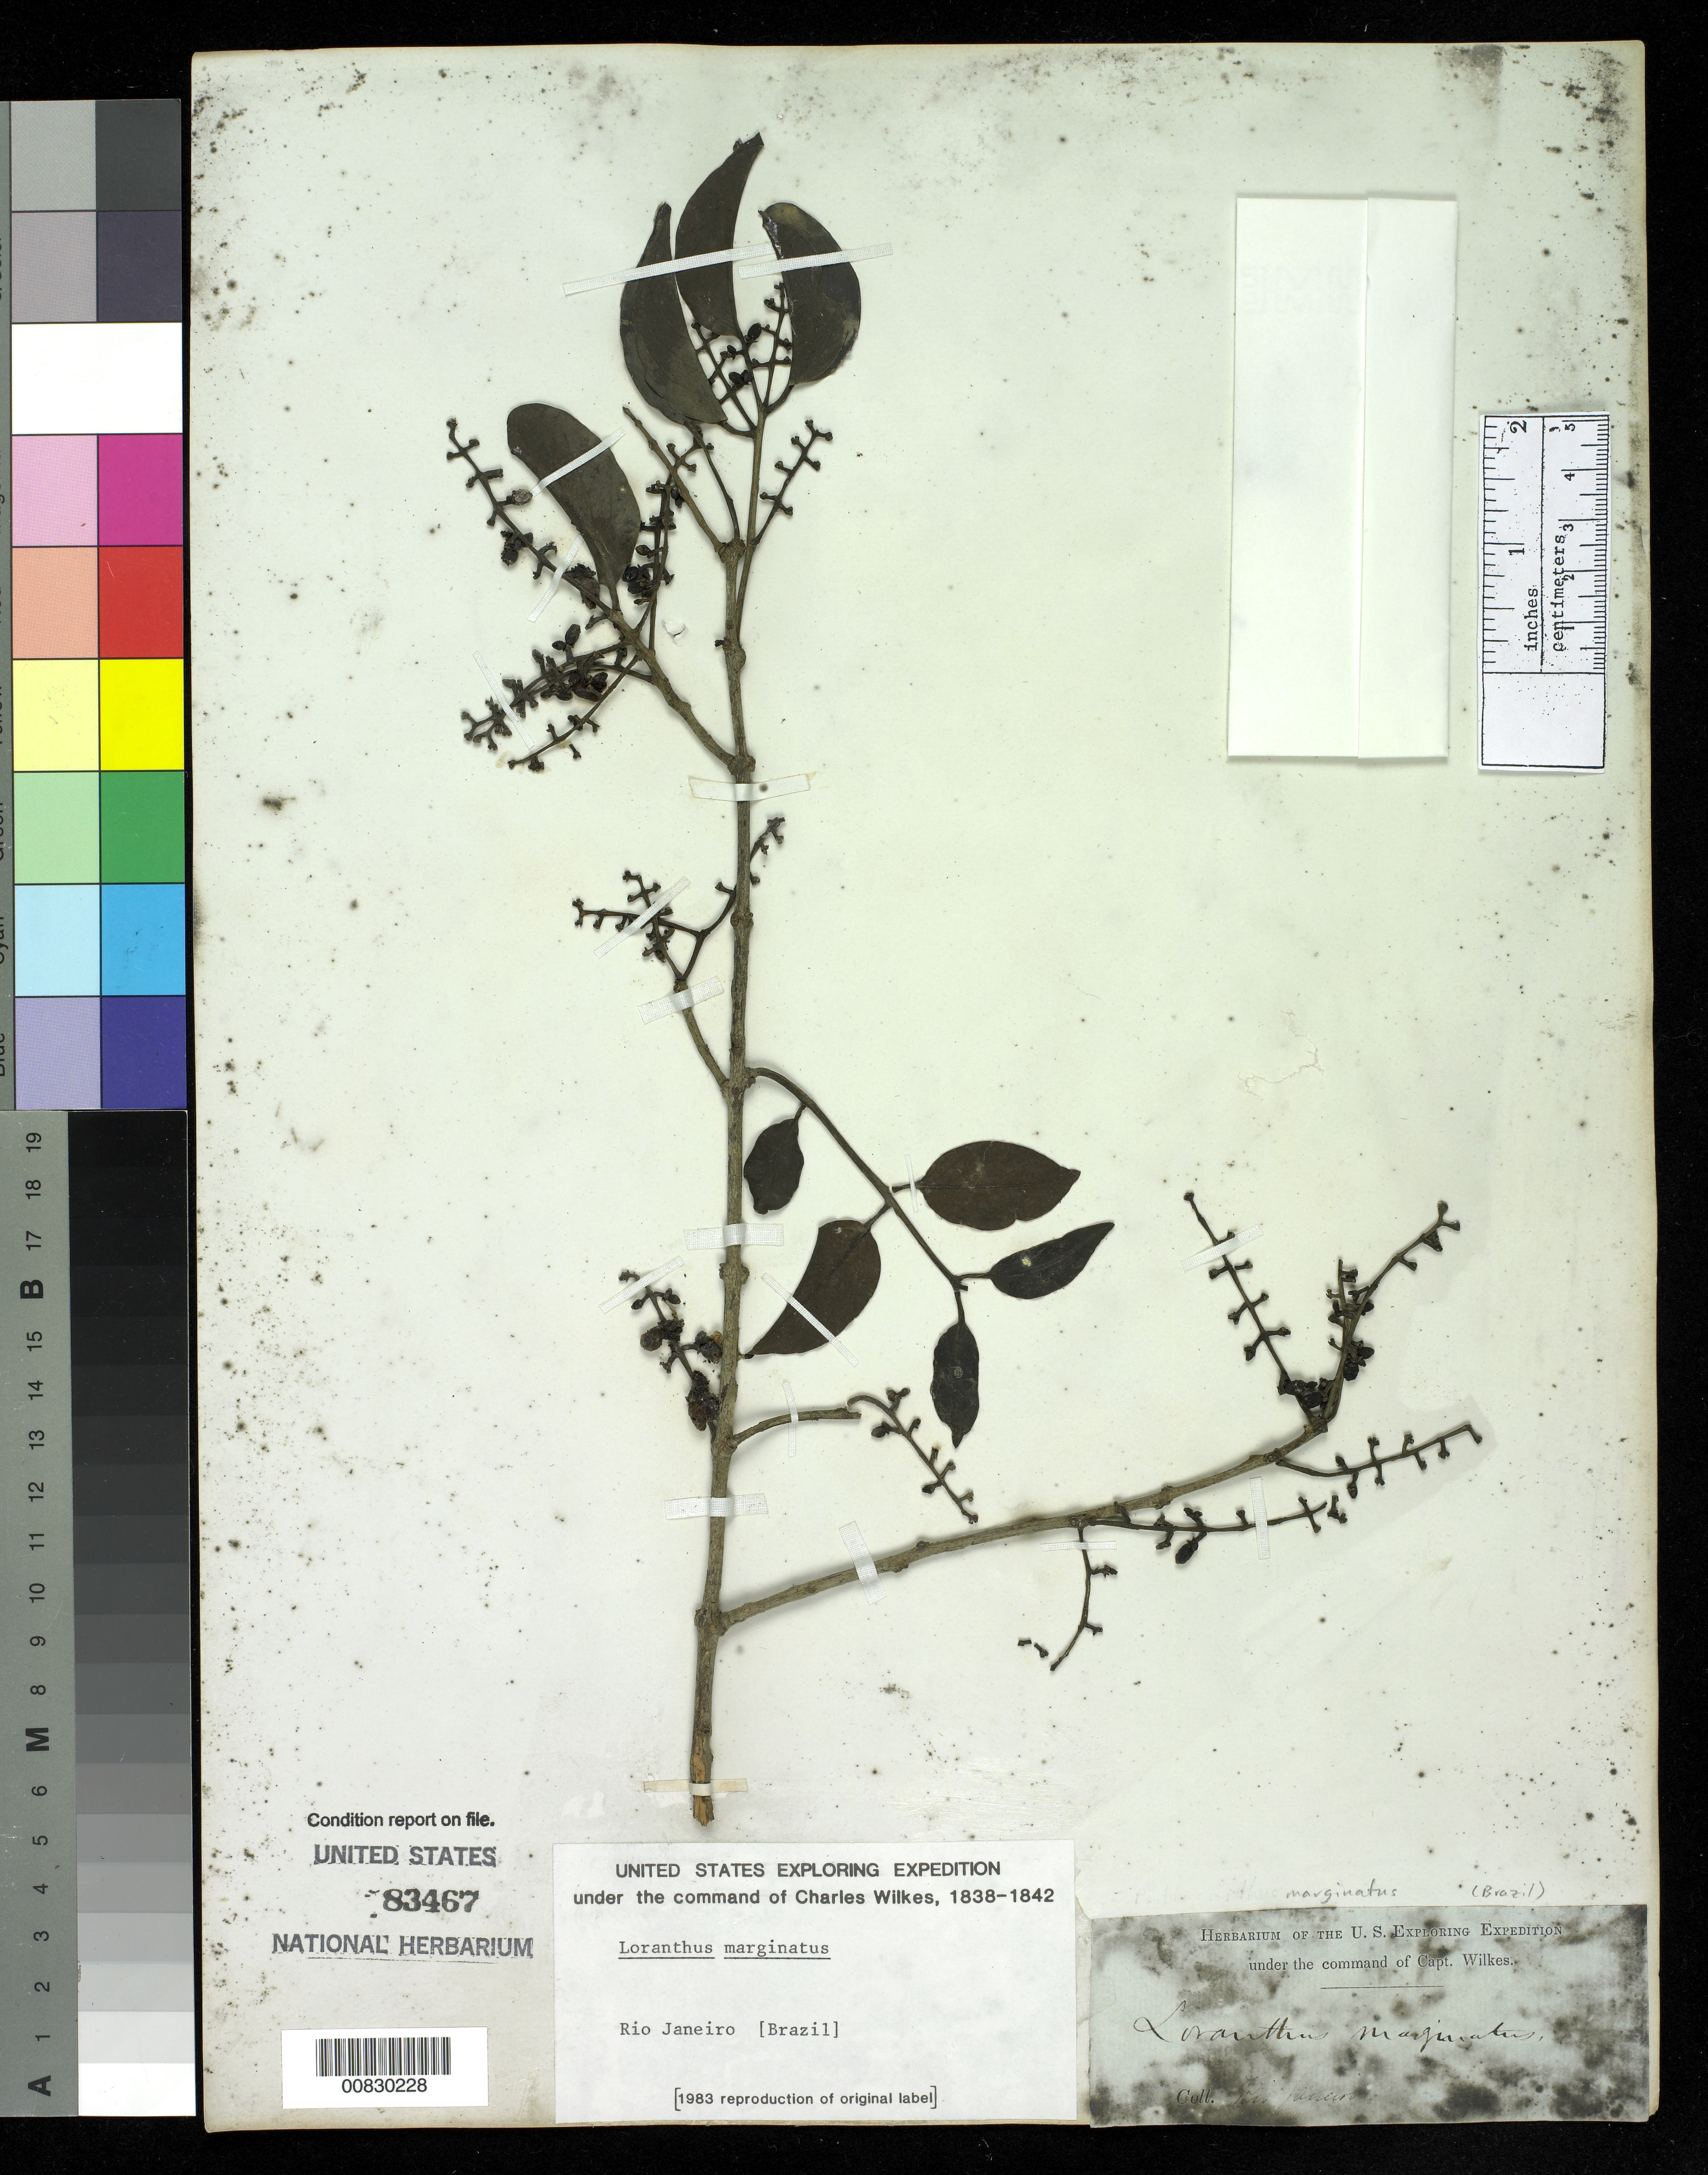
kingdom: Plantae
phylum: Tracheophyta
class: Magnoliopsida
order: Santalales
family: Loranthaceae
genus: Struthanthus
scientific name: Struthanthus marginatus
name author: (Desr.) Blume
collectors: Wilkes Explor. Exped.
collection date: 1838/1842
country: Brazil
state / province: Rio de Janeiro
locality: Rio Janeiro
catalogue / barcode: US 83467